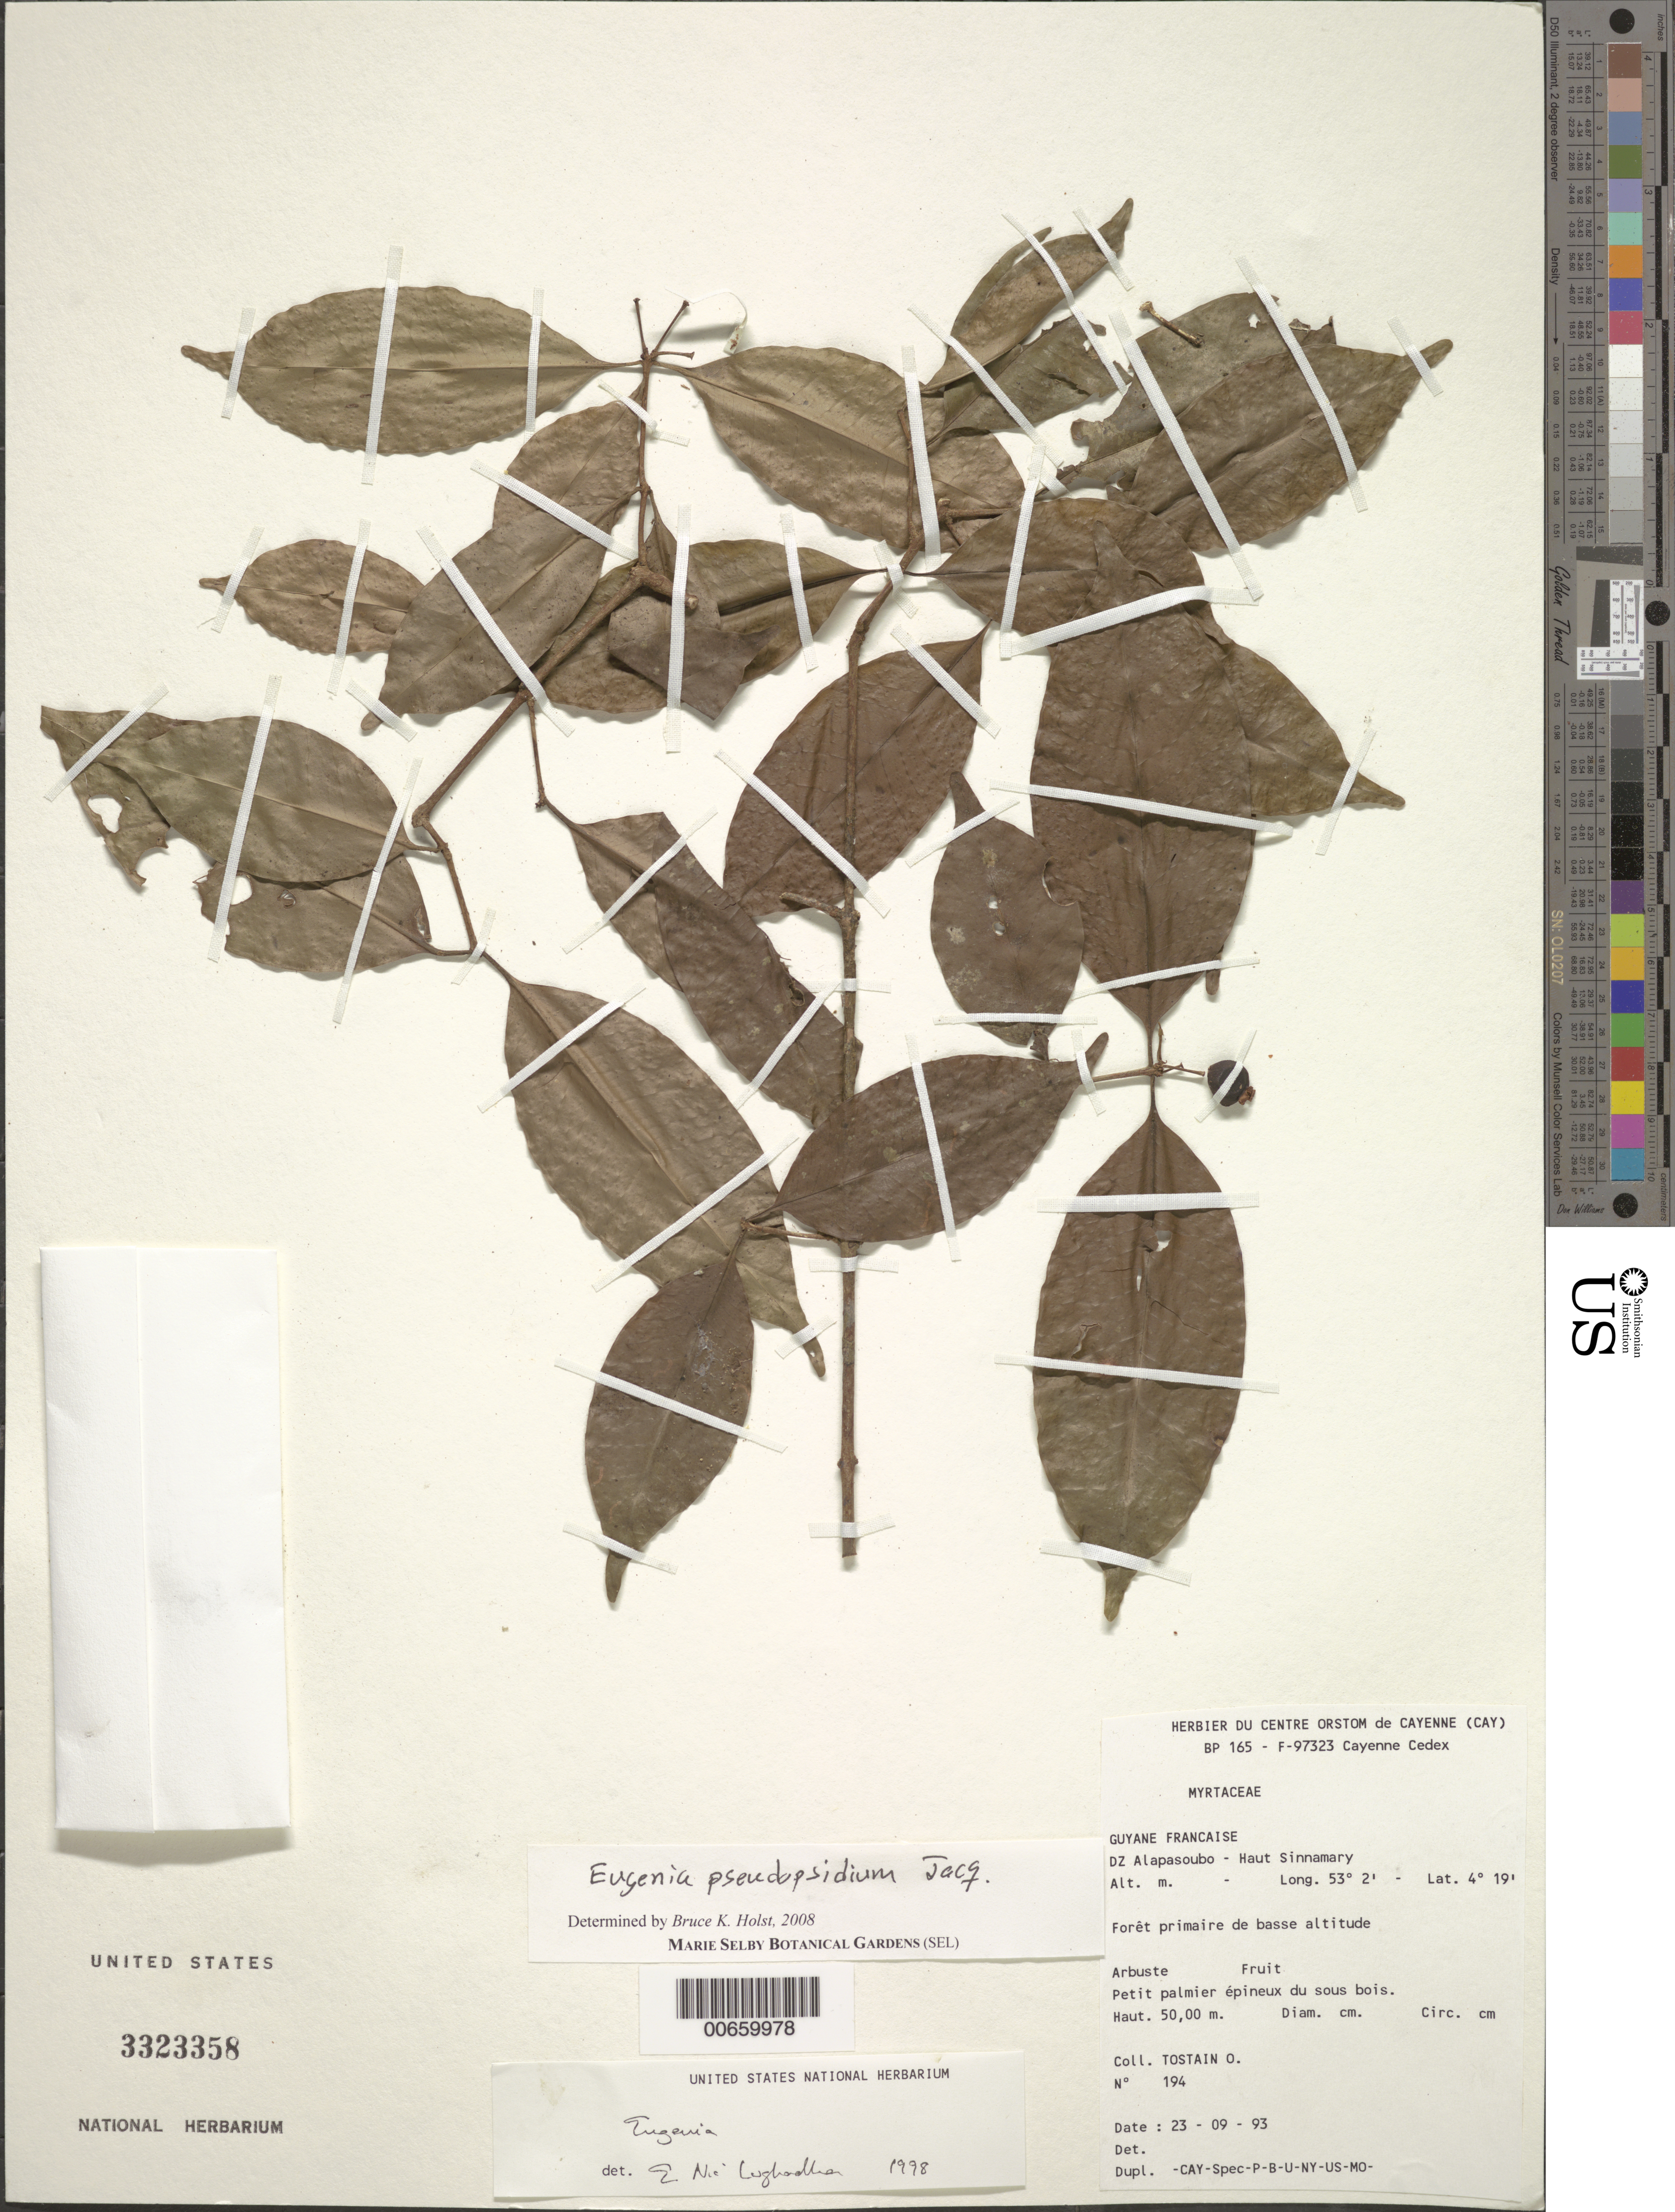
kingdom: Plantae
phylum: Tracheophyta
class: Magnoliopsida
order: Myrtales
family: Myrtaceae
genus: Eugenia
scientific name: Eugenia pseudopsidium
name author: Jacq.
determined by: Holst, Bruce K.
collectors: O. Tostain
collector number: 194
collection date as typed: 23-Sep-93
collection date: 1993-09-23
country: French Guiana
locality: DZ Alapasoubo, Haut Sinnamary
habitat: Low primary forest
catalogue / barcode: US 3323358